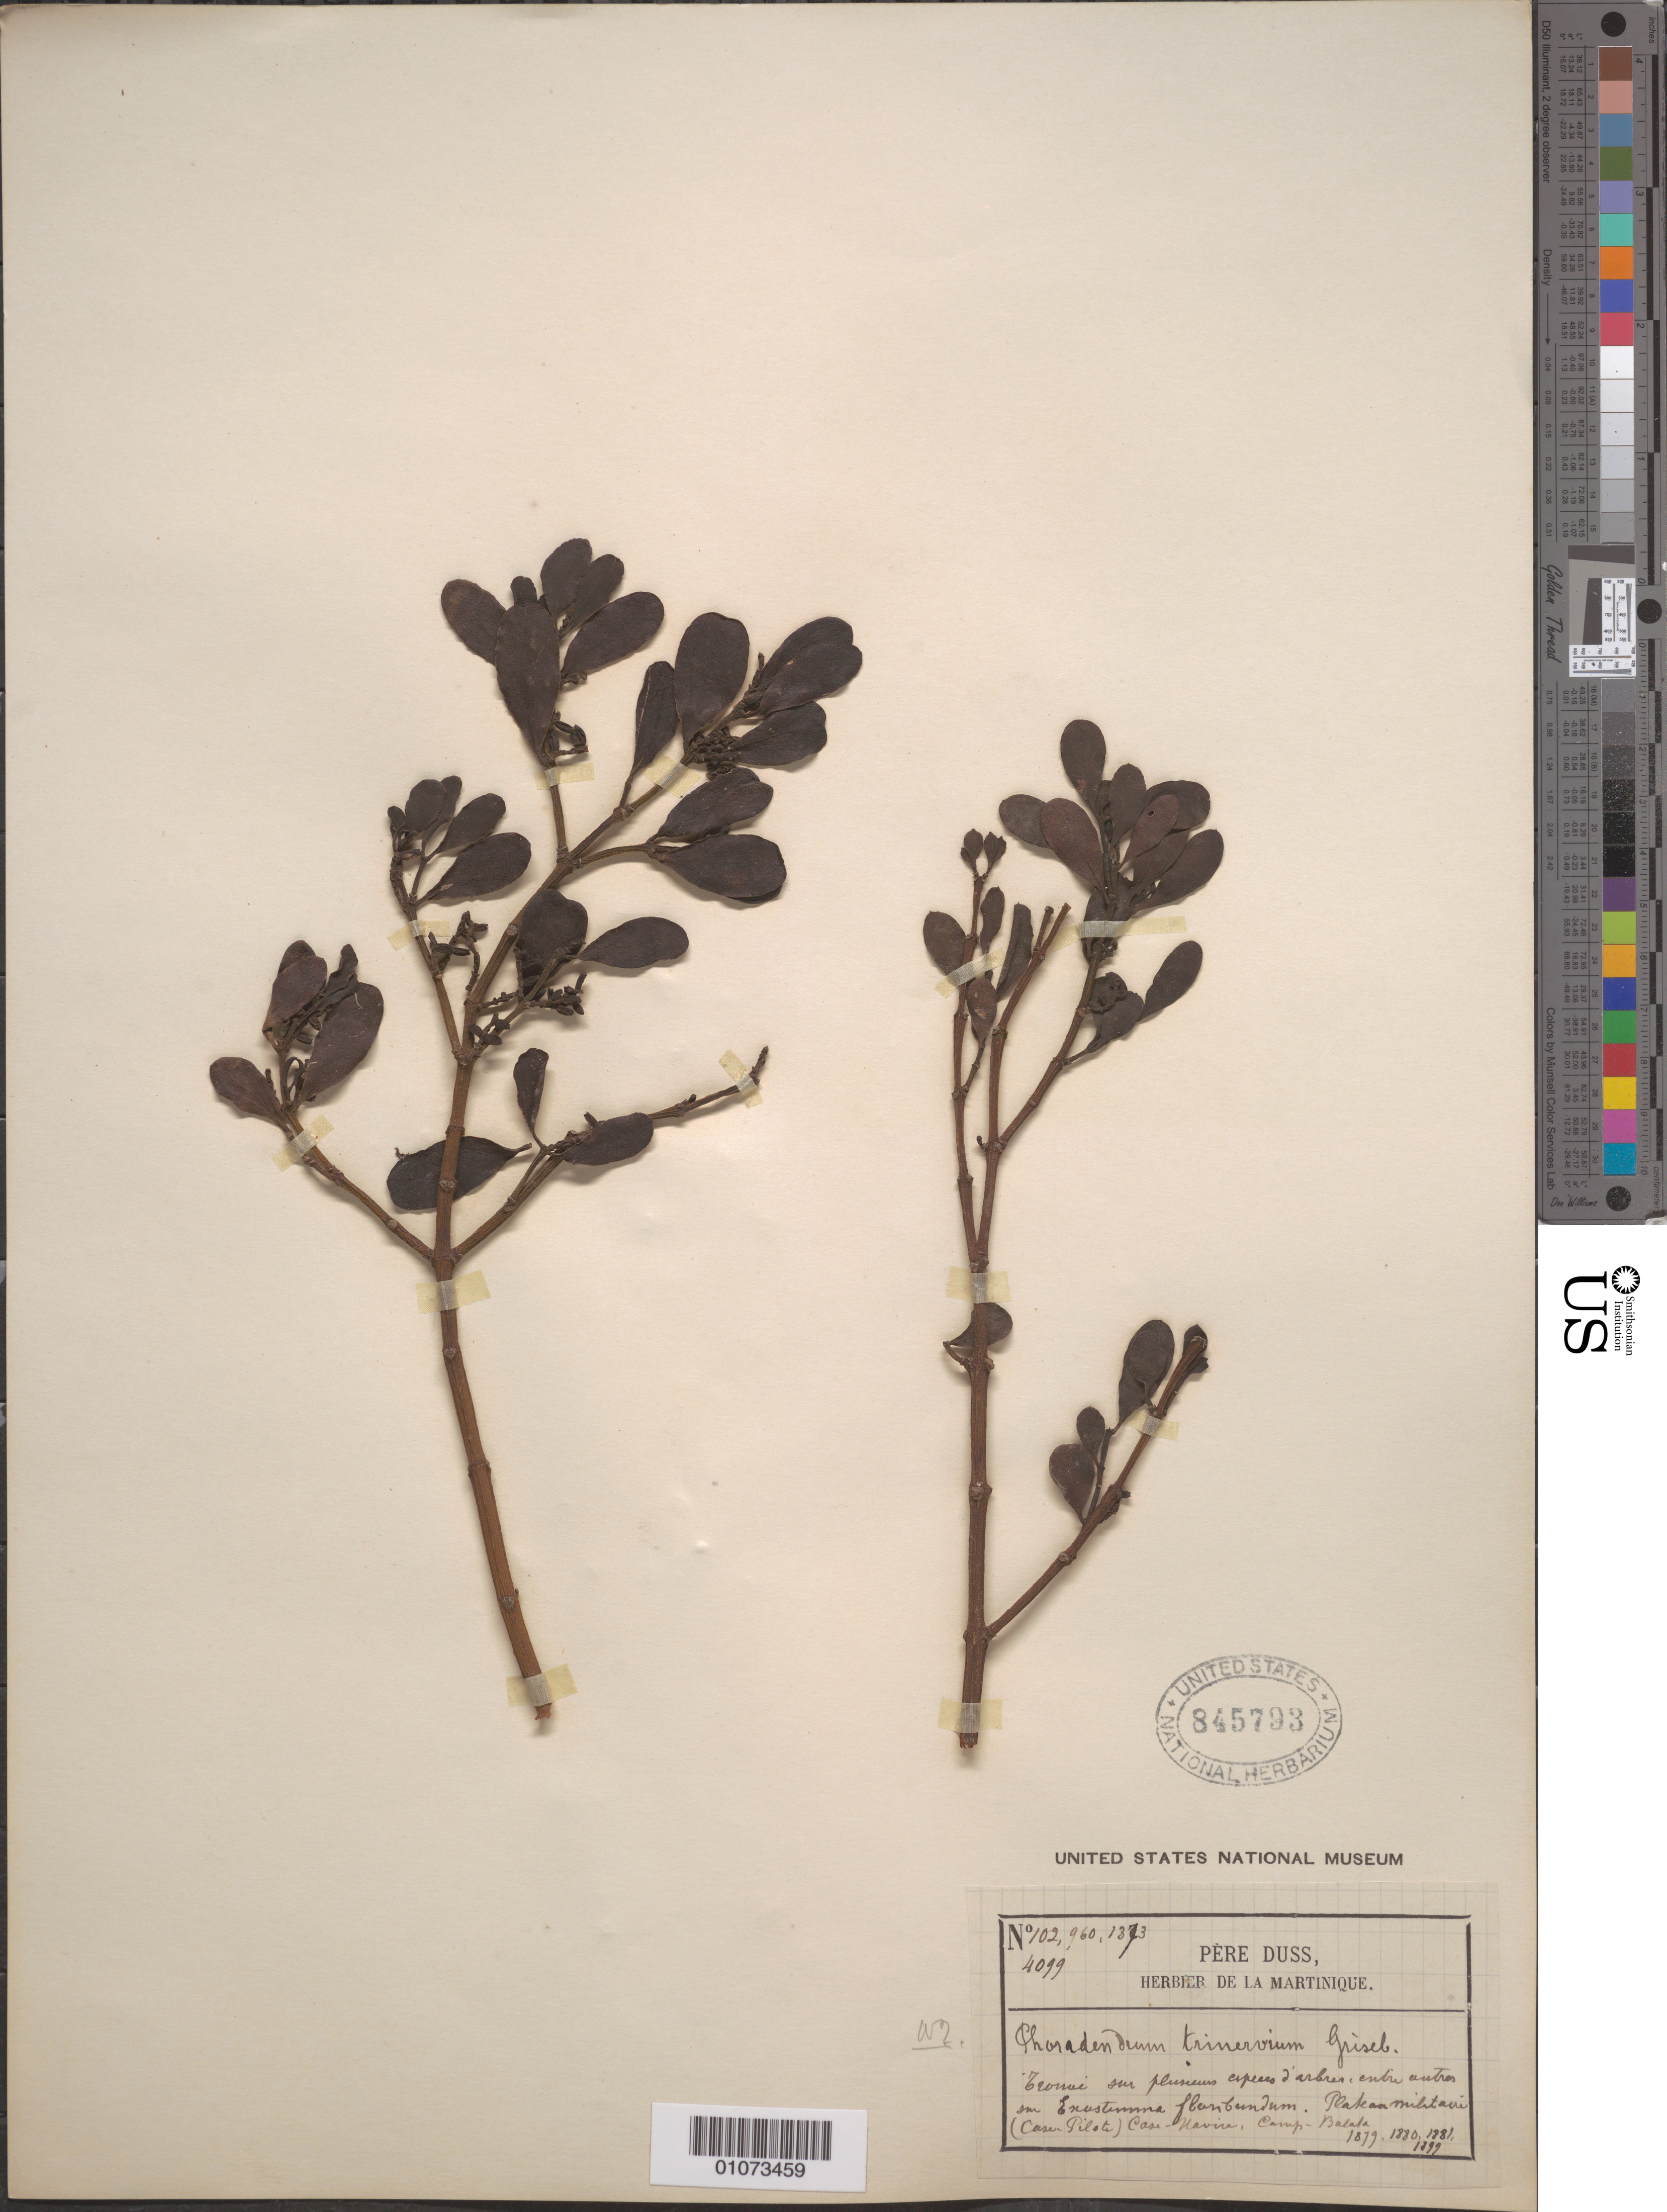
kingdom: Plantae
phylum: Tracheophyta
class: Magnoliopsida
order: Santalales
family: Viscaceae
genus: Phoradendron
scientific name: Phoradendron trinervium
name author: (Lam.) Griseb.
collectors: Père Duss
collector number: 4099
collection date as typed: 1899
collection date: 1899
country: Martinique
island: Martinique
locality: Plateau militaire (Caseu Pilote) case-navine, Camp-Balala.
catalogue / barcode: US 845793